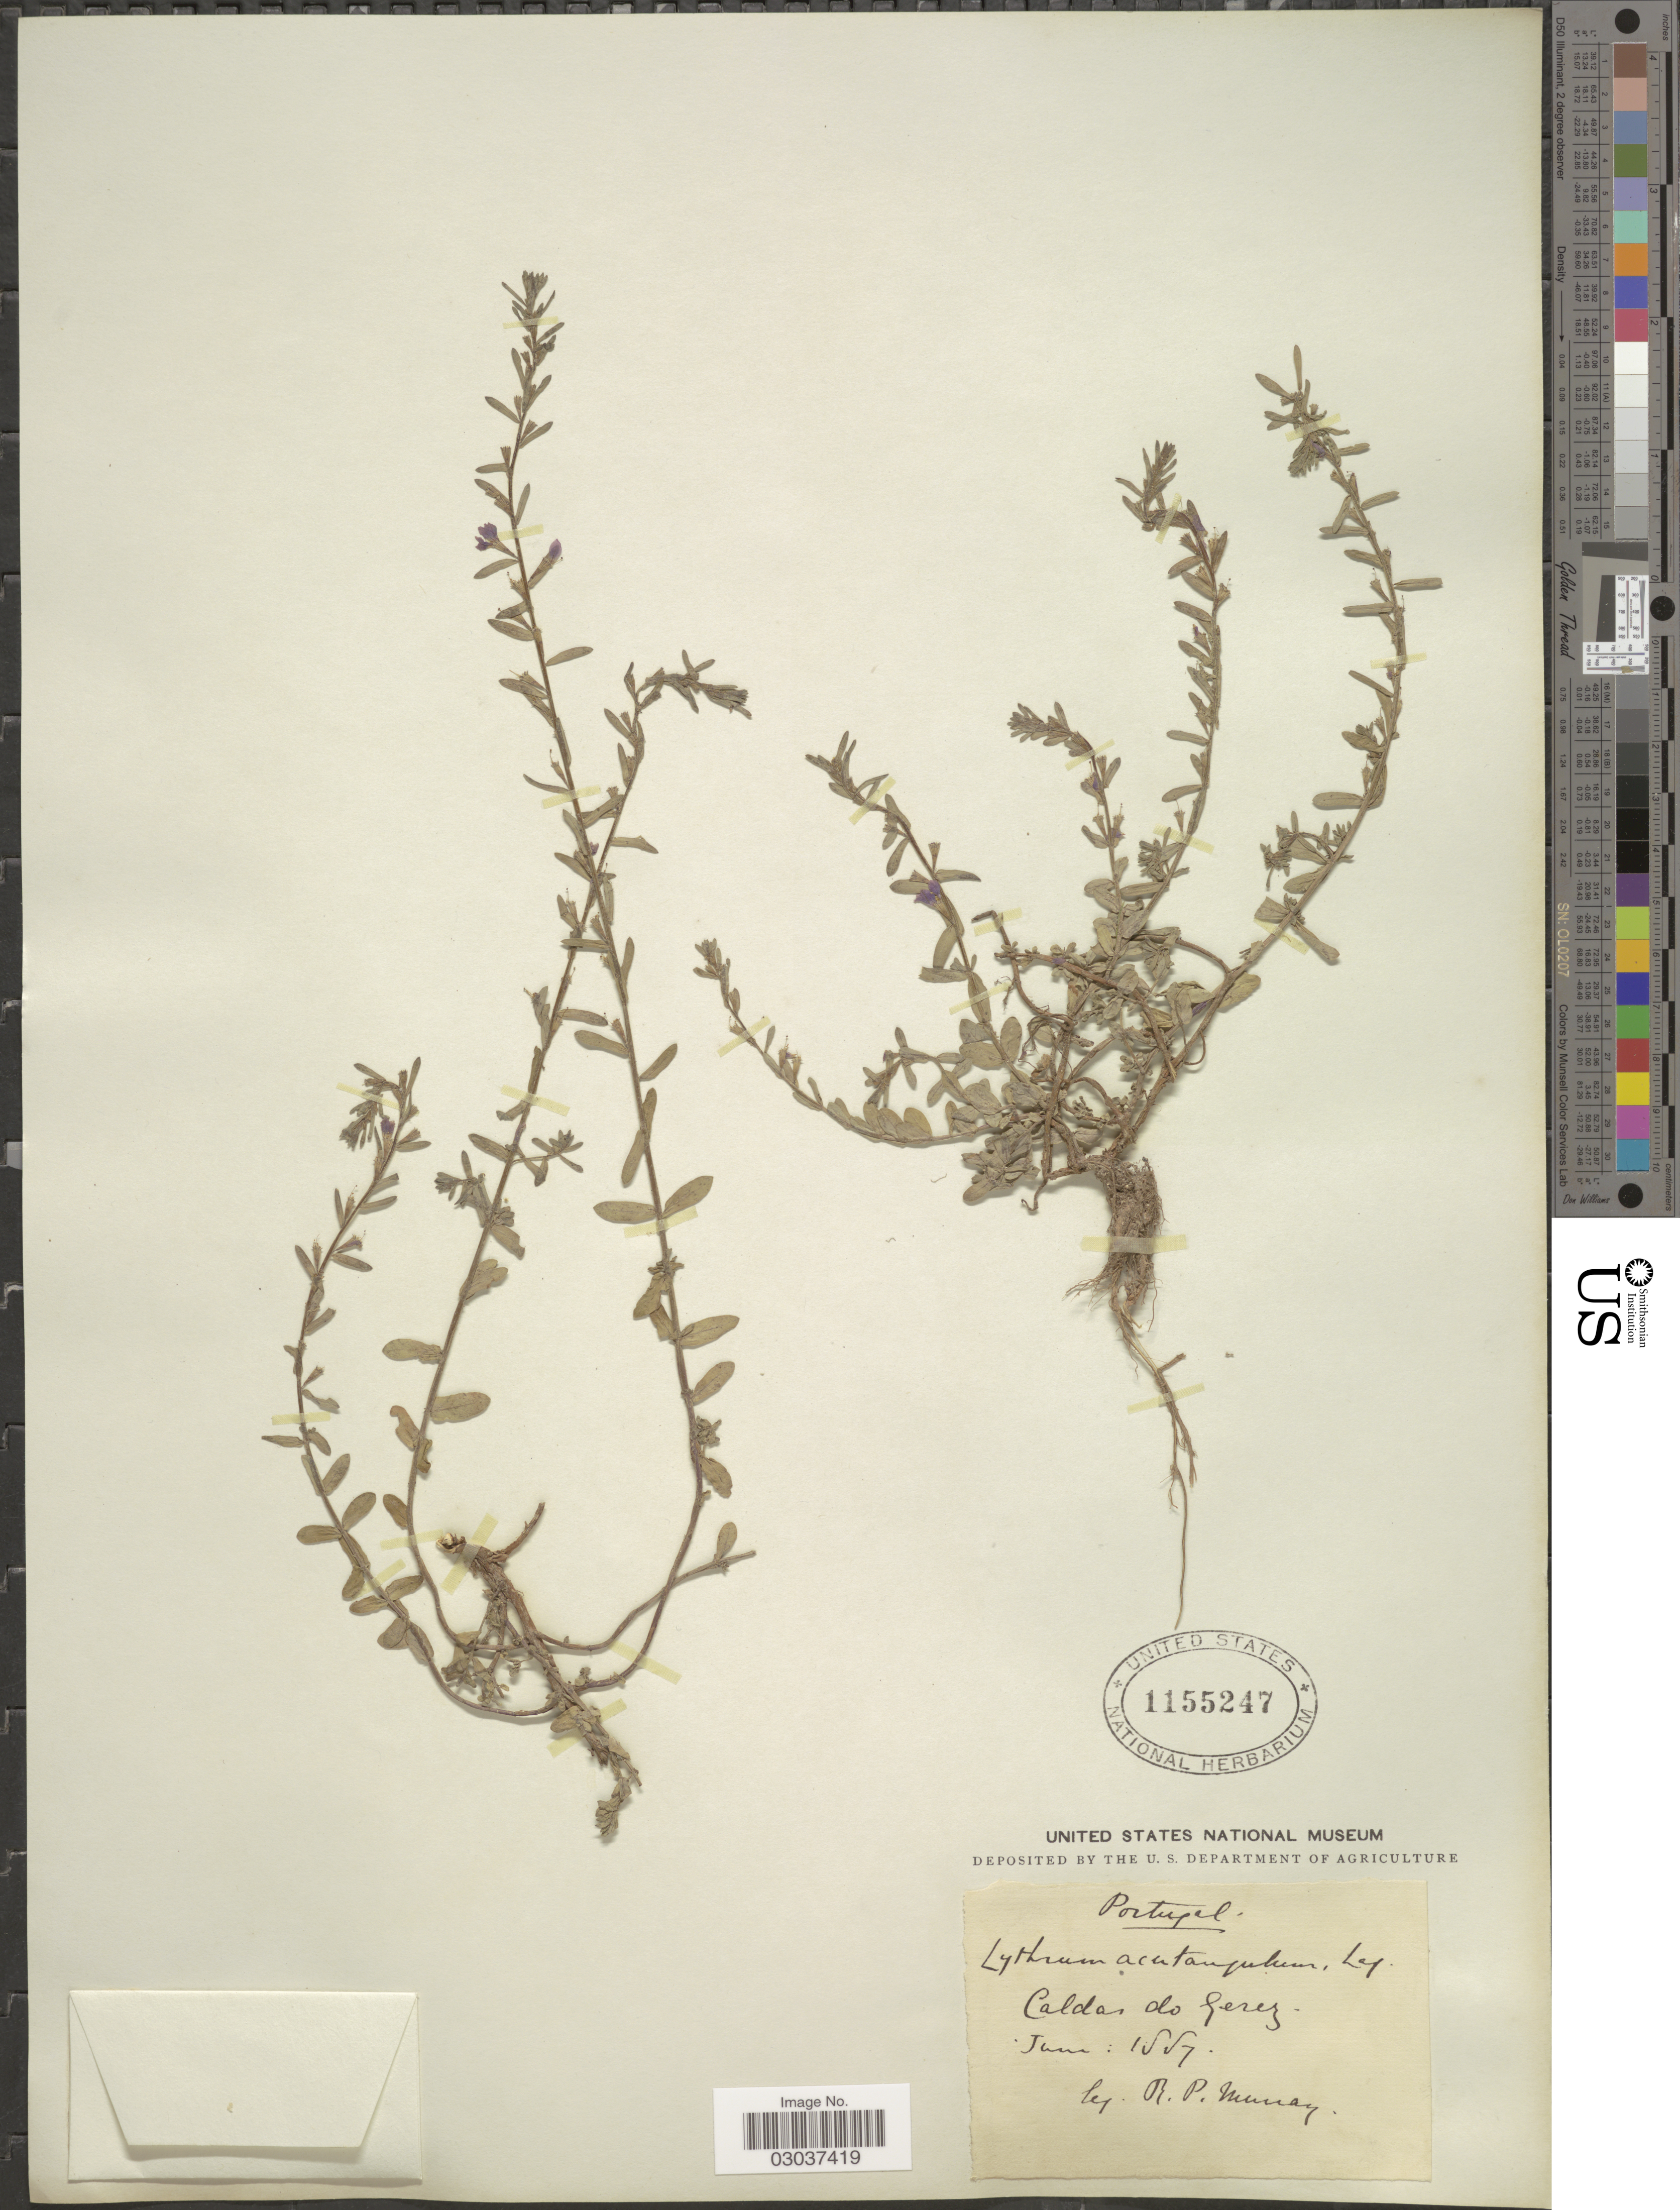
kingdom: Plantae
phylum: Tracheophyta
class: Magnoliopsida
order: Myrtales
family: Lythraceae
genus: Lythrum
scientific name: Lythrum acutangulum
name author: Lag.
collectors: R. P. Murray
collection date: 1889-06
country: Portugal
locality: Caldas do Geres.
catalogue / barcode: US 1155247